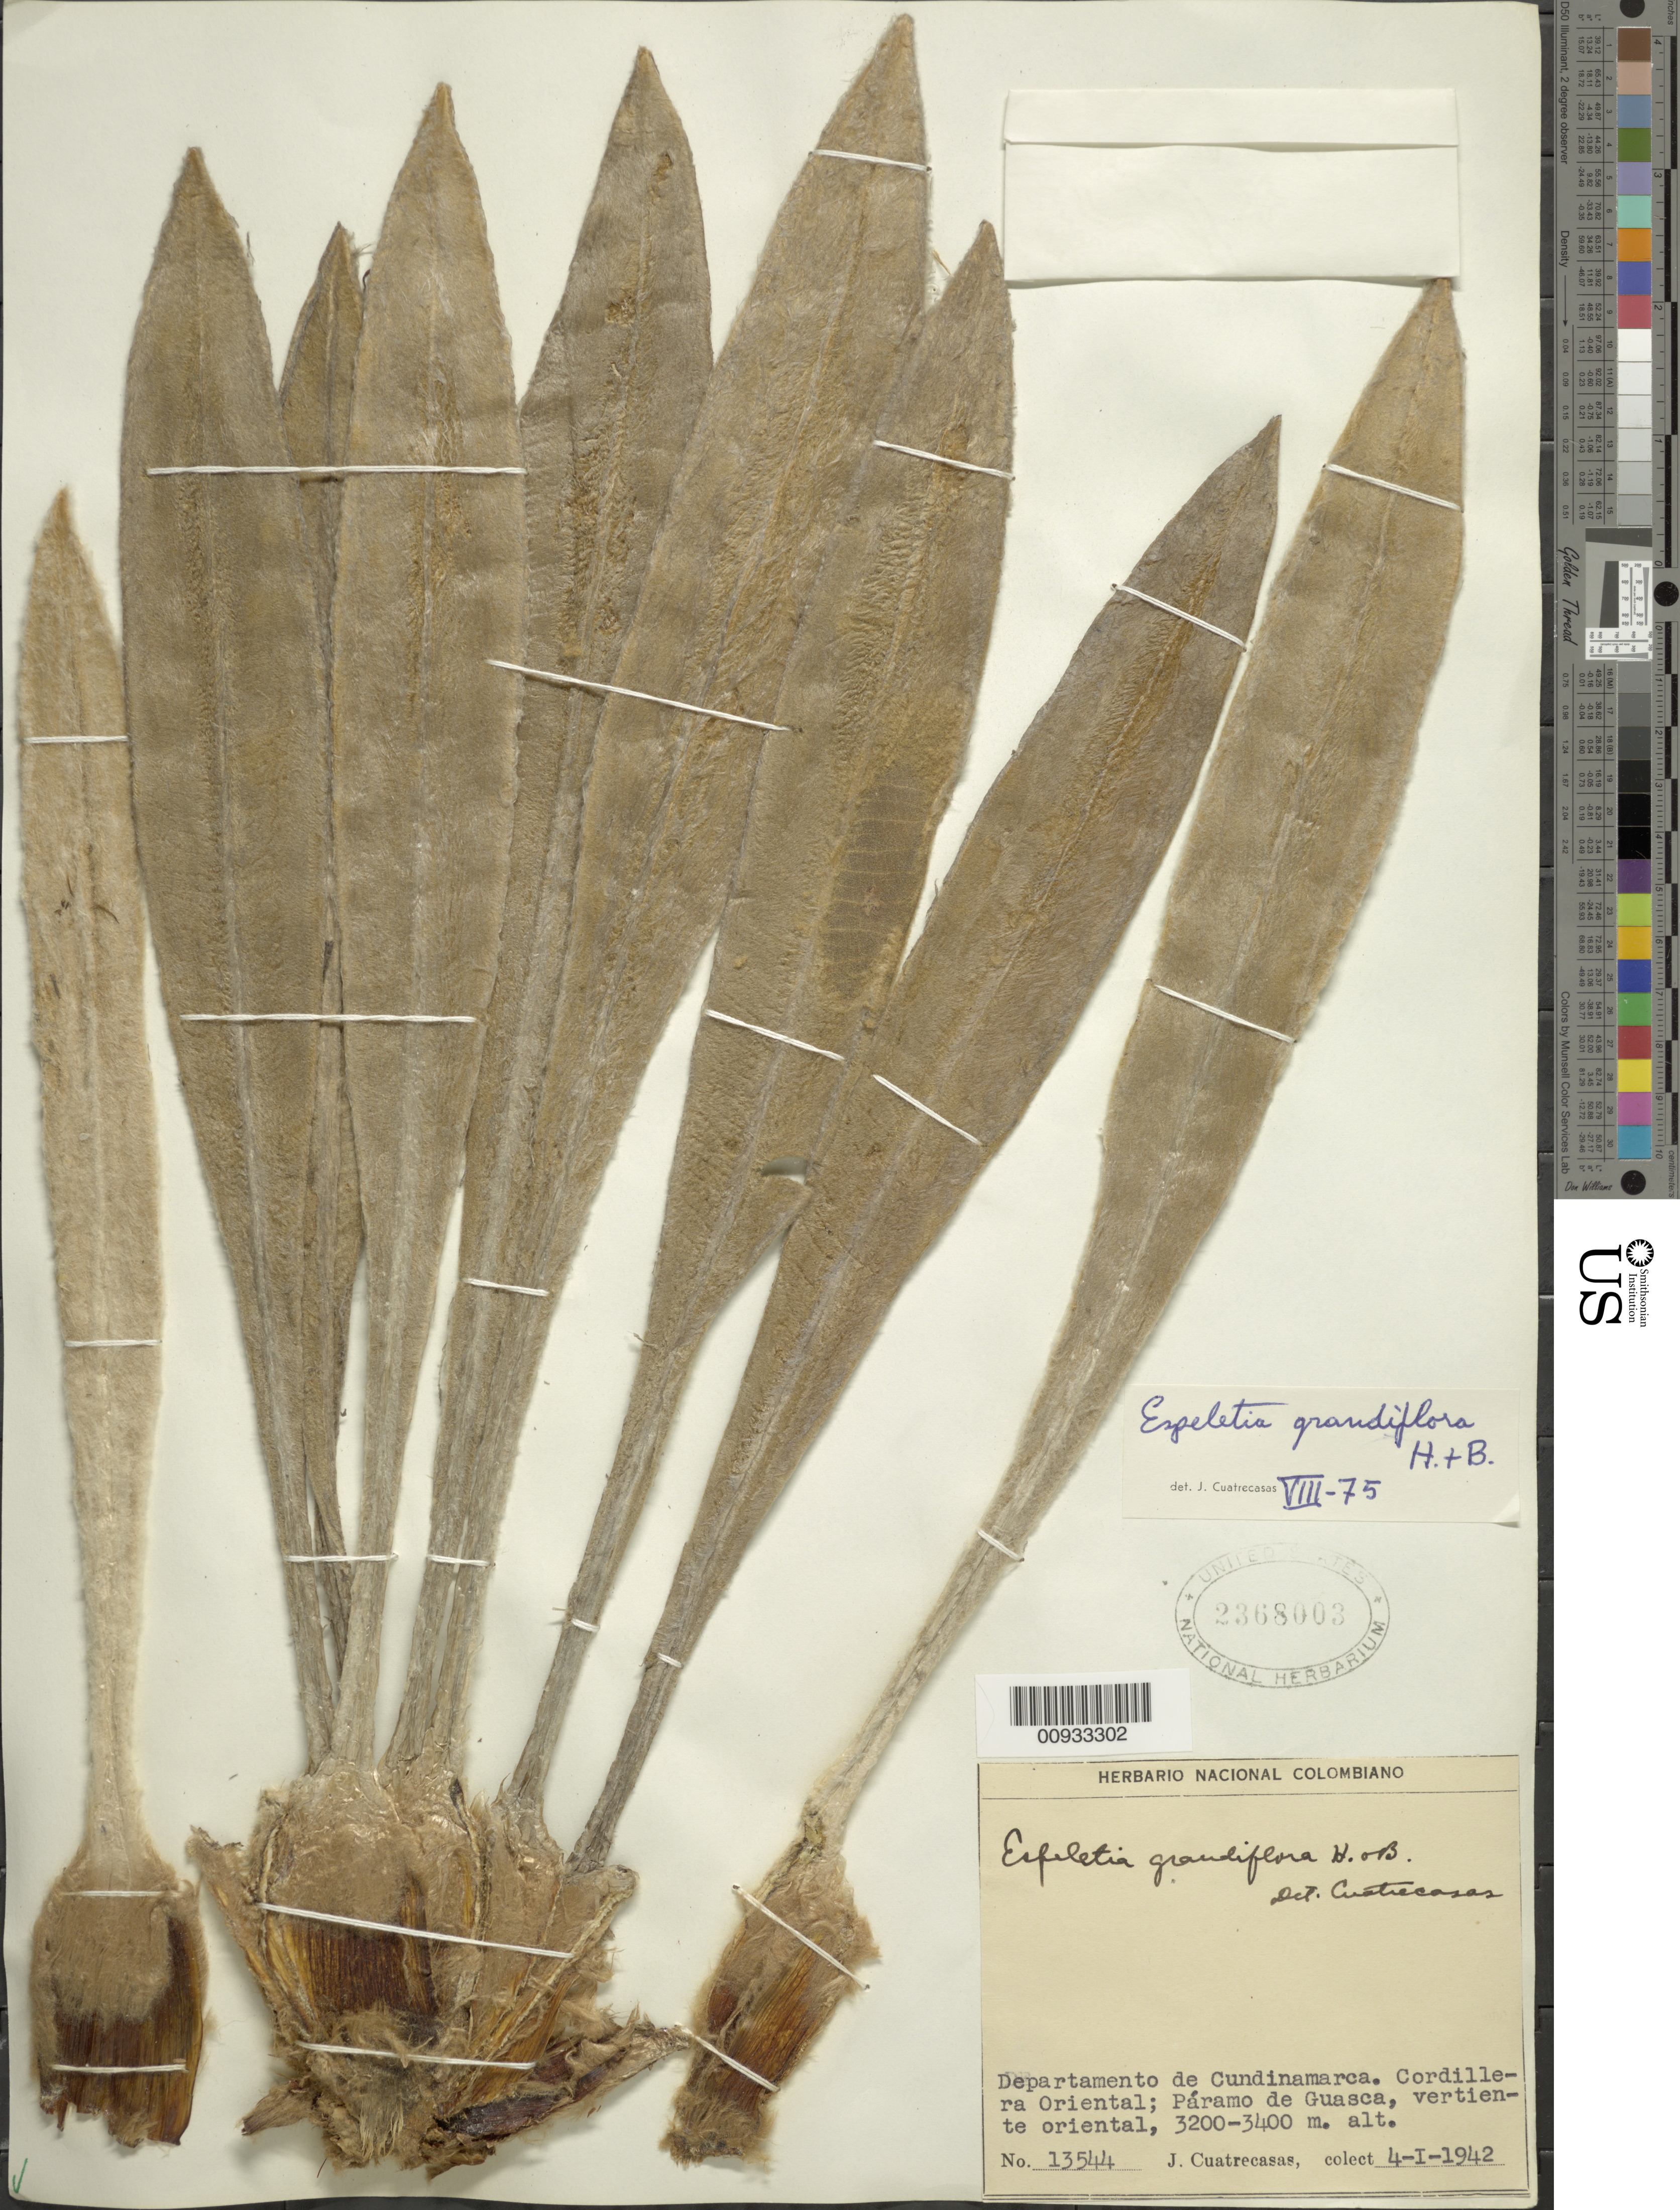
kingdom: Plantae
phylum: Tracheophyta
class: Magnoliopsida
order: Asterales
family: Asteraceae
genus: Espeletia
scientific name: Espeletia grandiflora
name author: Humb. & Bonpl.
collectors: J. Cuatrecasas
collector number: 13544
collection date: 1942-01-04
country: Colombia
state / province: Cundinamarca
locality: Cordillera Oriental; Paramo de Guasca, vertiente oriental.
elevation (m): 3200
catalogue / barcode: US 2368003